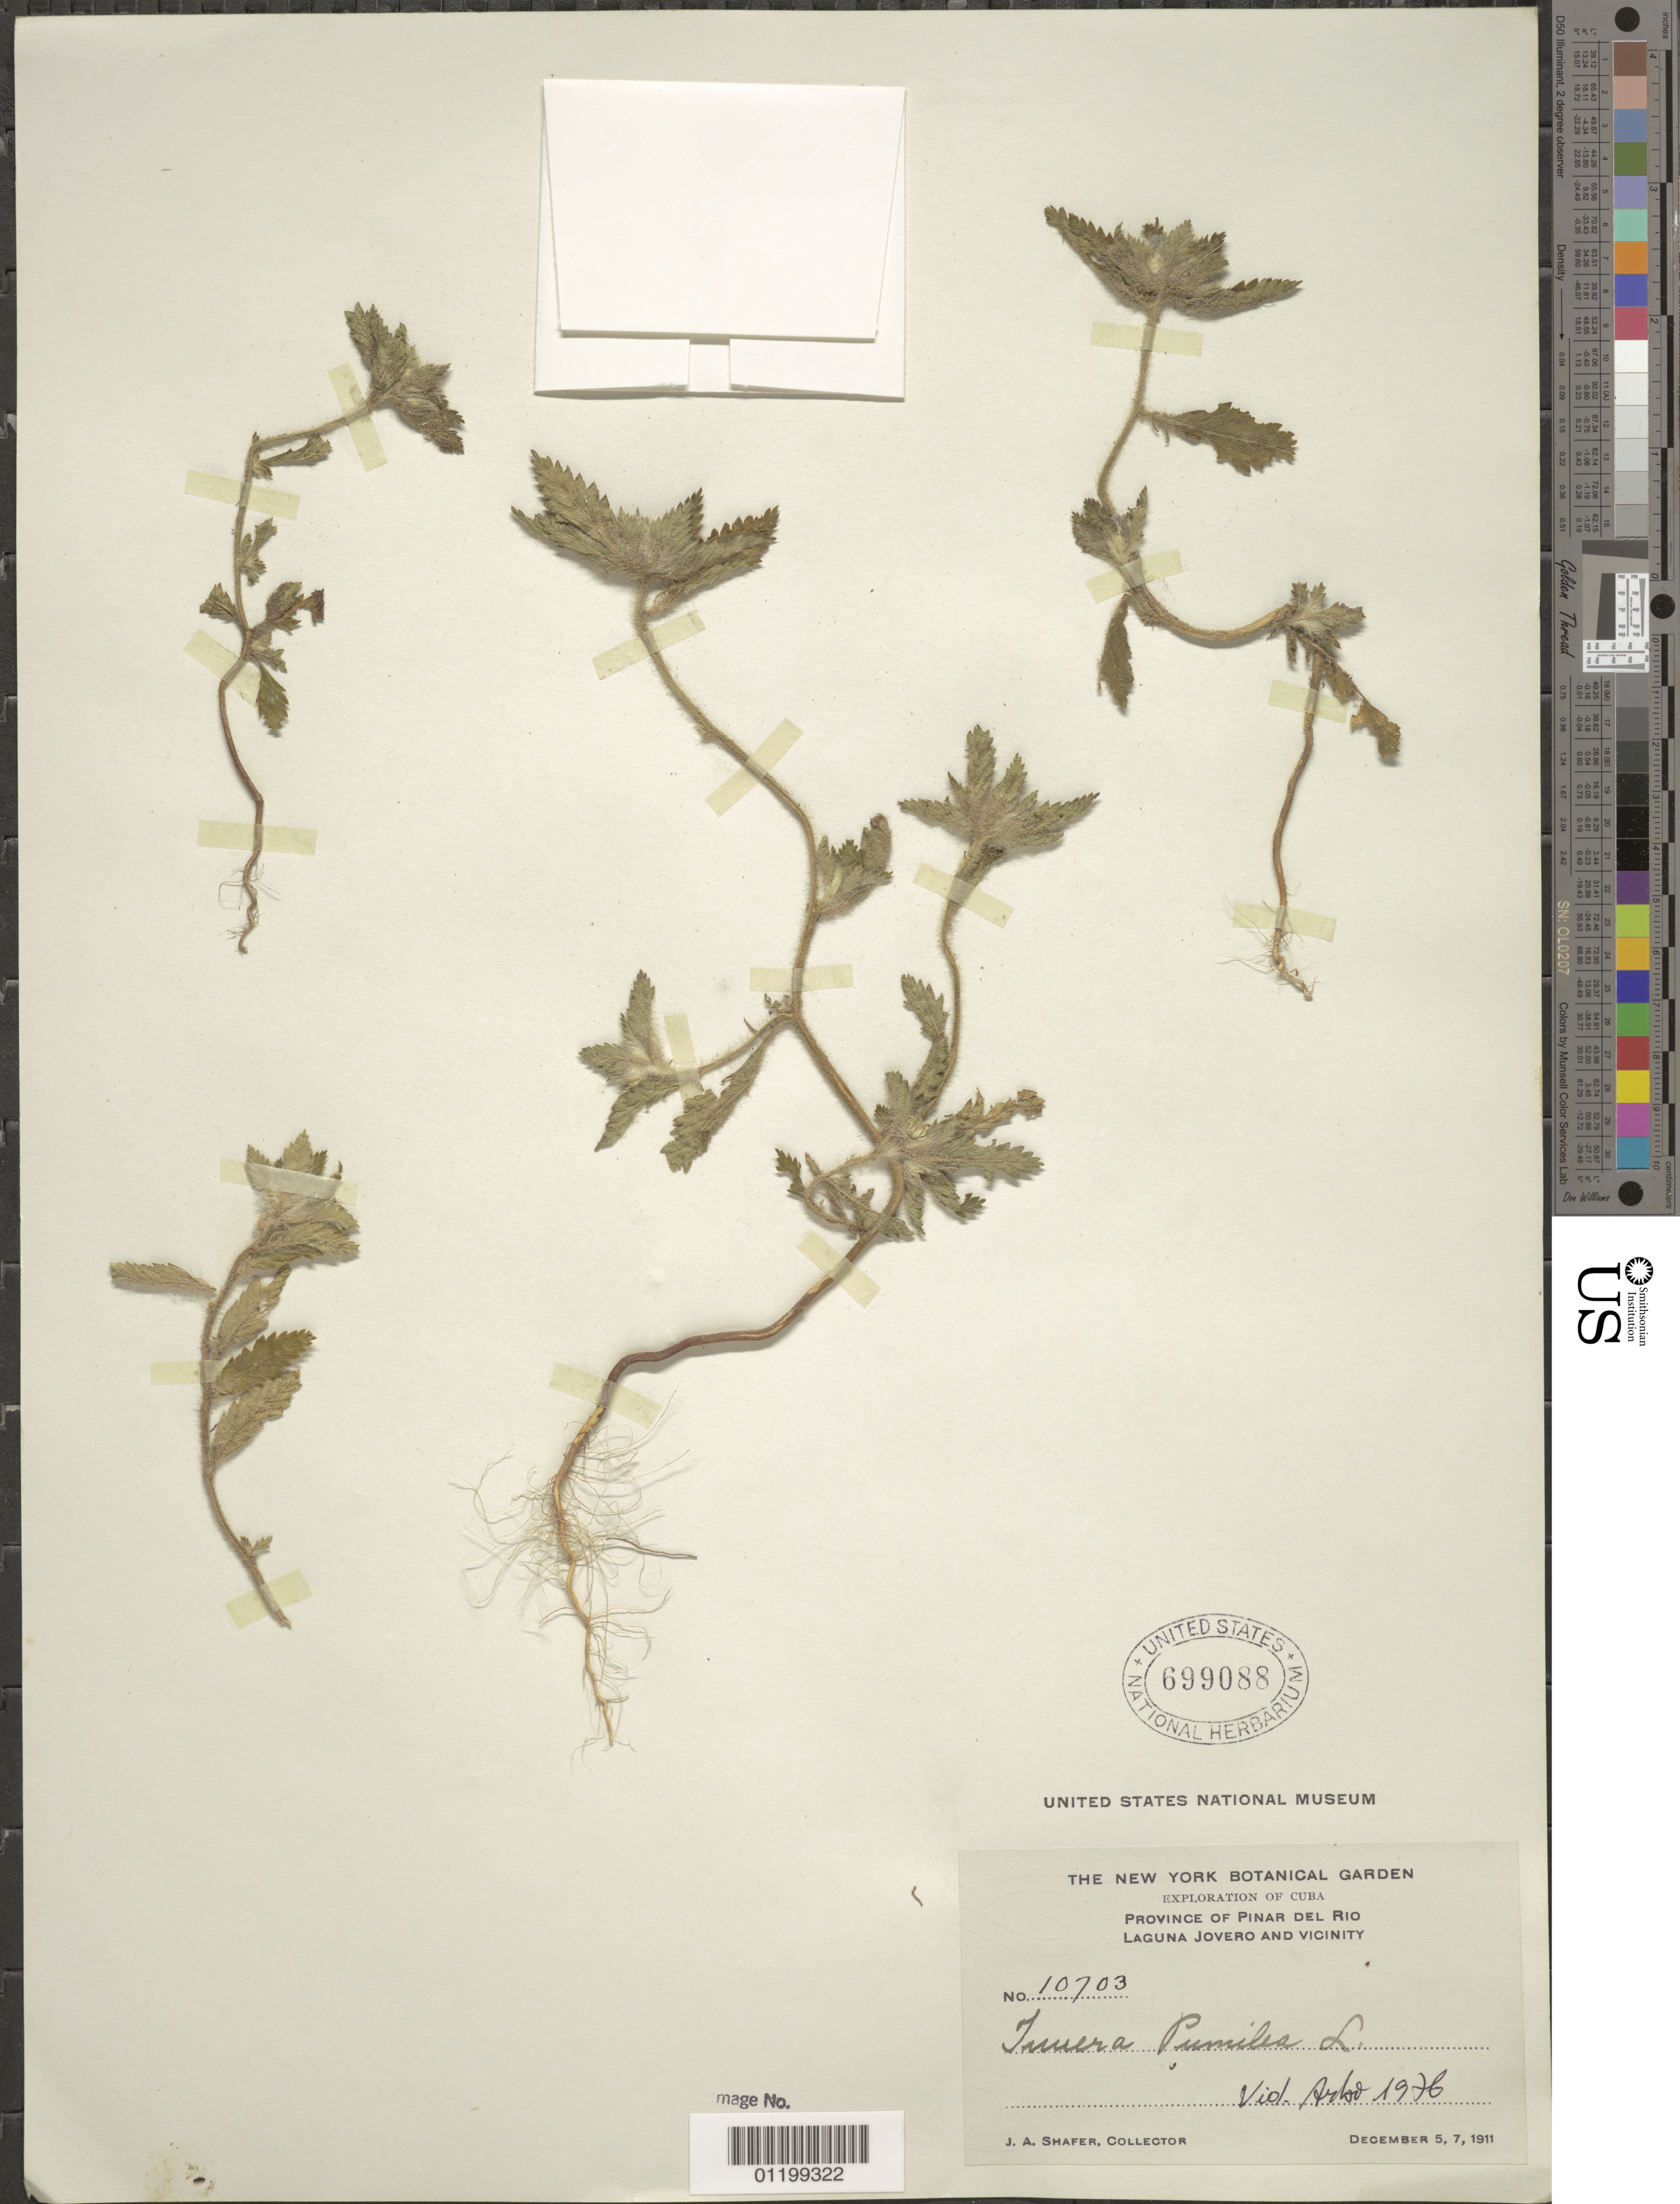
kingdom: Plantae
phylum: Tracheophyta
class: Magnoliopsida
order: Malpighiales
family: Turneraceae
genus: Turnera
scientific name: Turnera pumilea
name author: L.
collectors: J. A. Shafer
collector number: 10703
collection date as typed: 05 Dec 1911 and 07 Dec 1911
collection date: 1911-12-05,1911-12-07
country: Cuba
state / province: Pinar del Río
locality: Laguna Jovero and vicinity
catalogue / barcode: US 699088